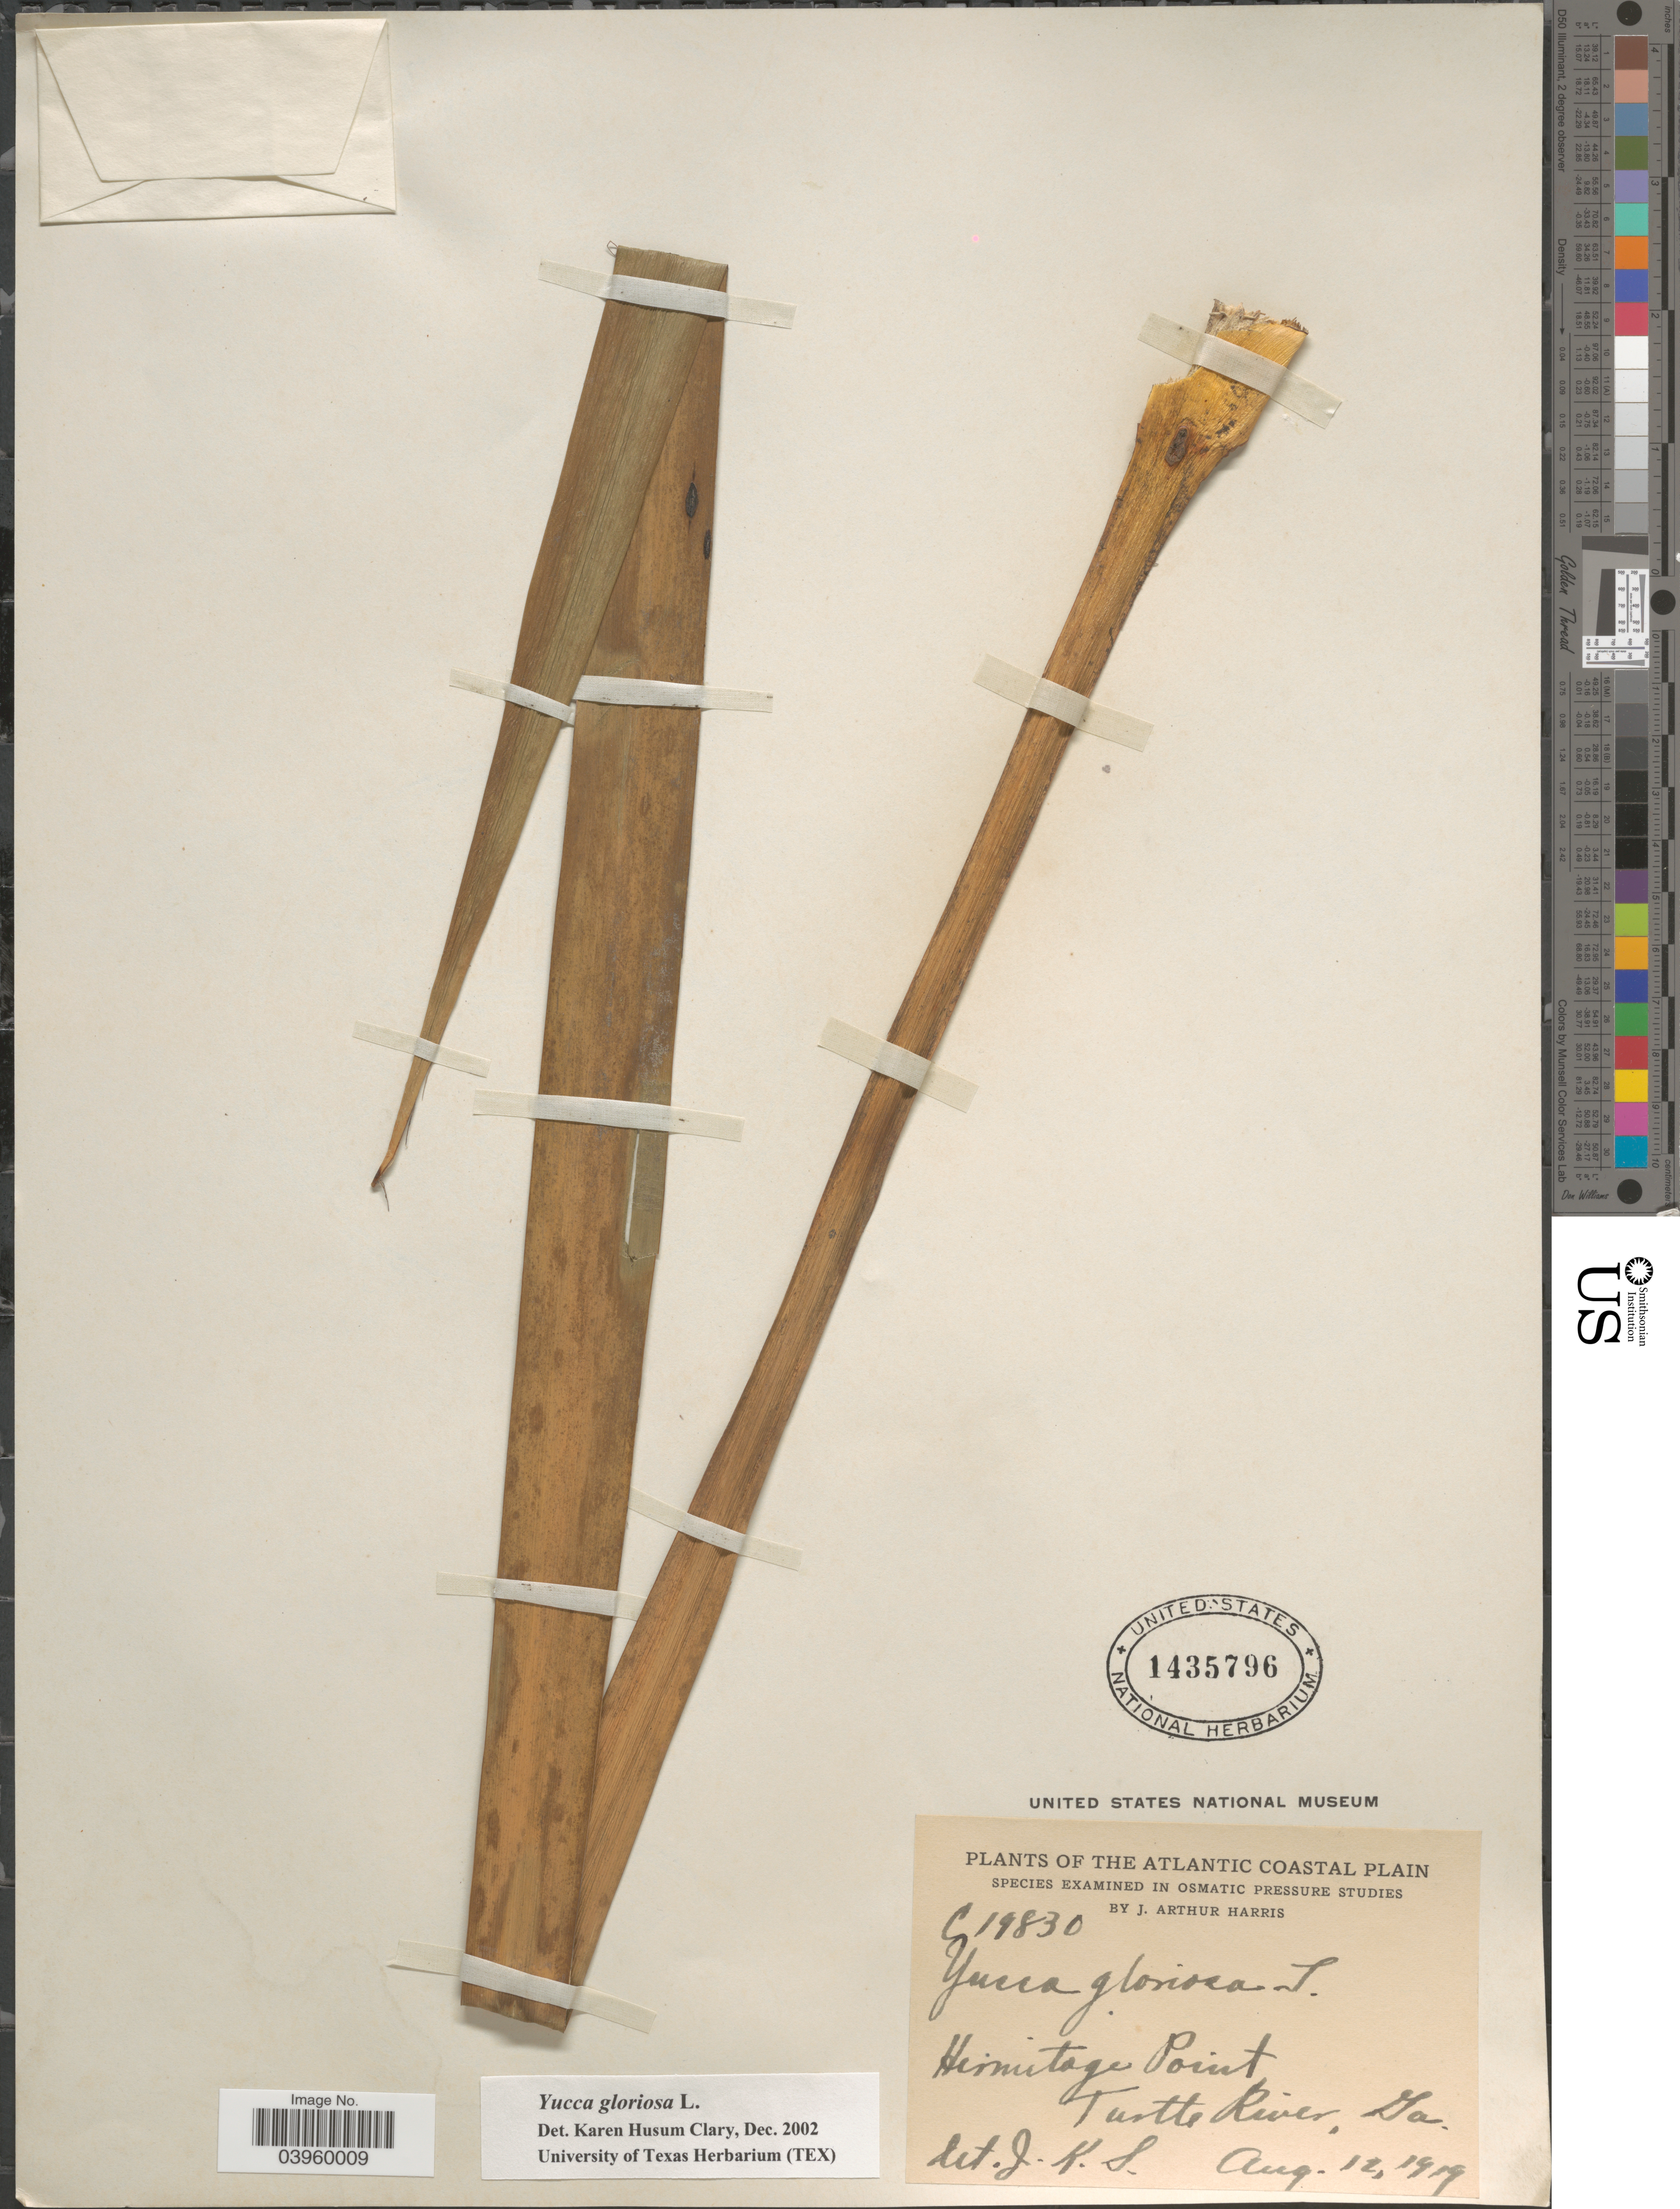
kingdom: Plantae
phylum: Tracheophyta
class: Liliopsida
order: Asparagales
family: Asparagaceae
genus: Yucca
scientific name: Yucca gloriosa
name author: L.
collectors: J. A. Harris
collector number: C19830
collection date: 1919-08-12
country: United States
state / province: Georgia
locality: Atlantic Coastal Plain. Hermitage Point. Turtle River.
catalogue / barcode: US 1435796